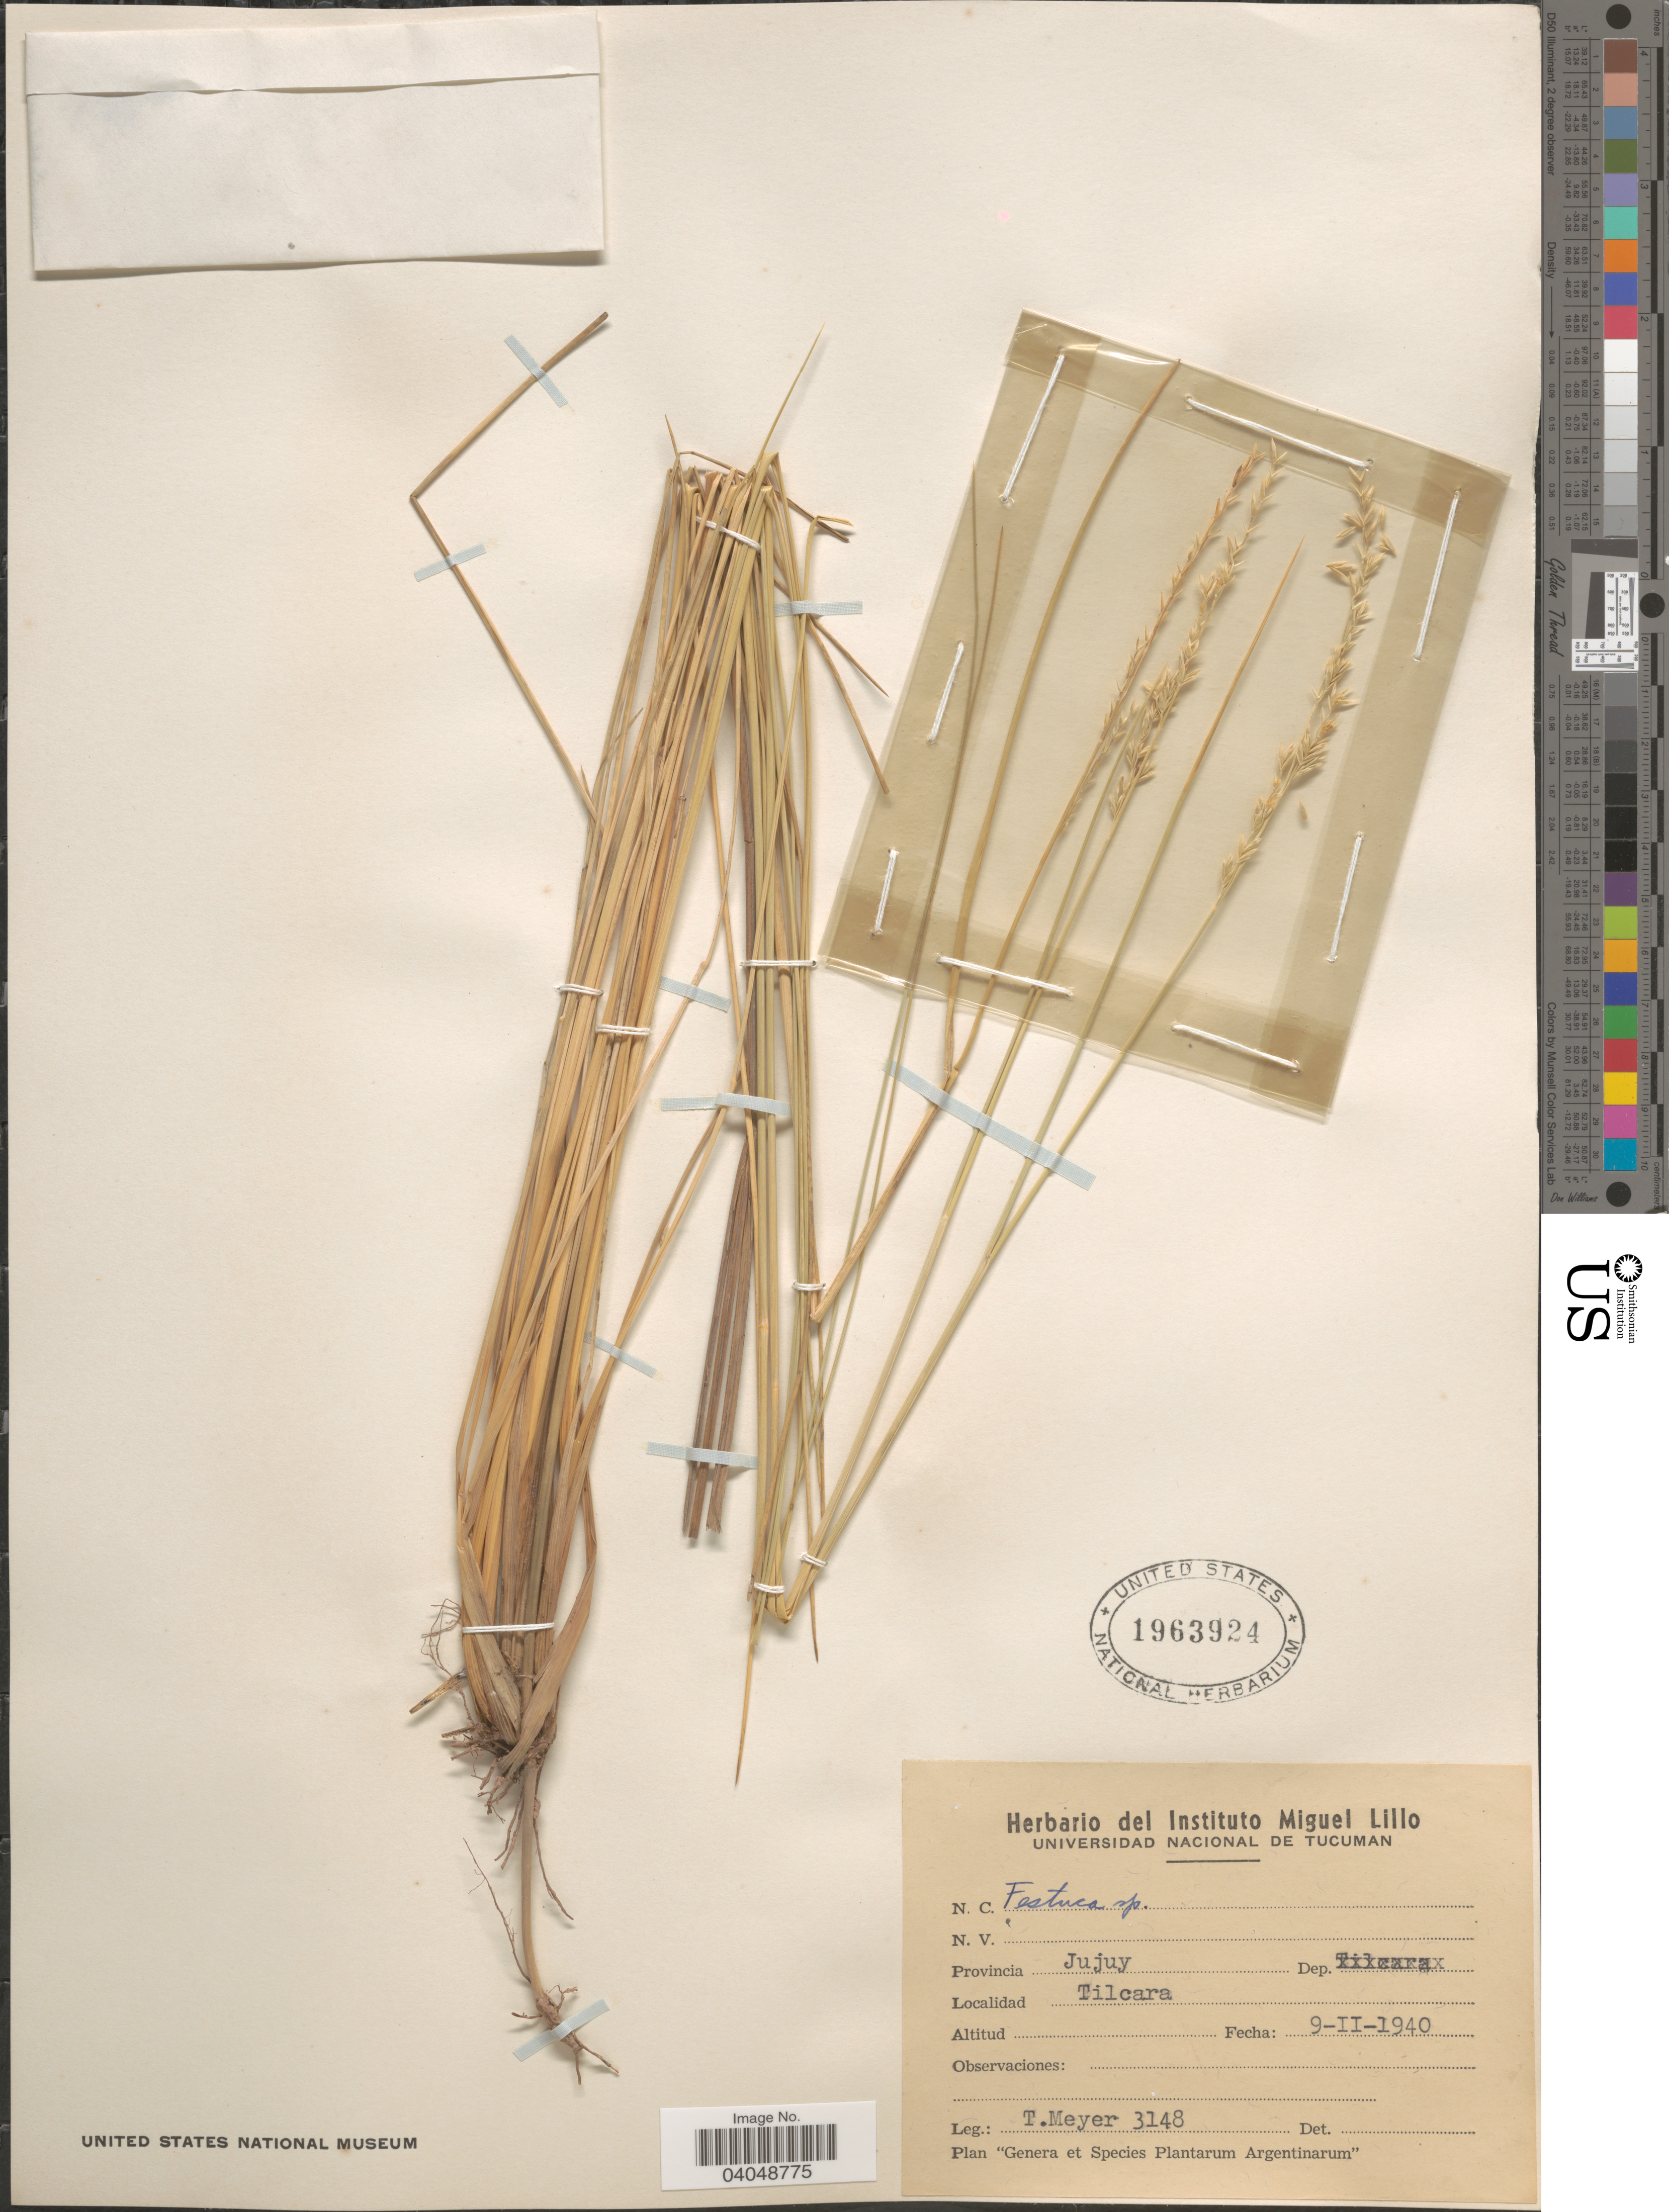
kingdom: Plantae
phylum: Tracheophyta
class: Liliopsida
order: Poales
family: Poaceae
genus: Festuca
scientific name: Festuca sp.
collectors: T. Meyer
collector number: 3148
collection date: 1940-02-09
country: Argentina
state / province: Jujuy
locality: Tilcara.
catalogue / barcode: US 1963924